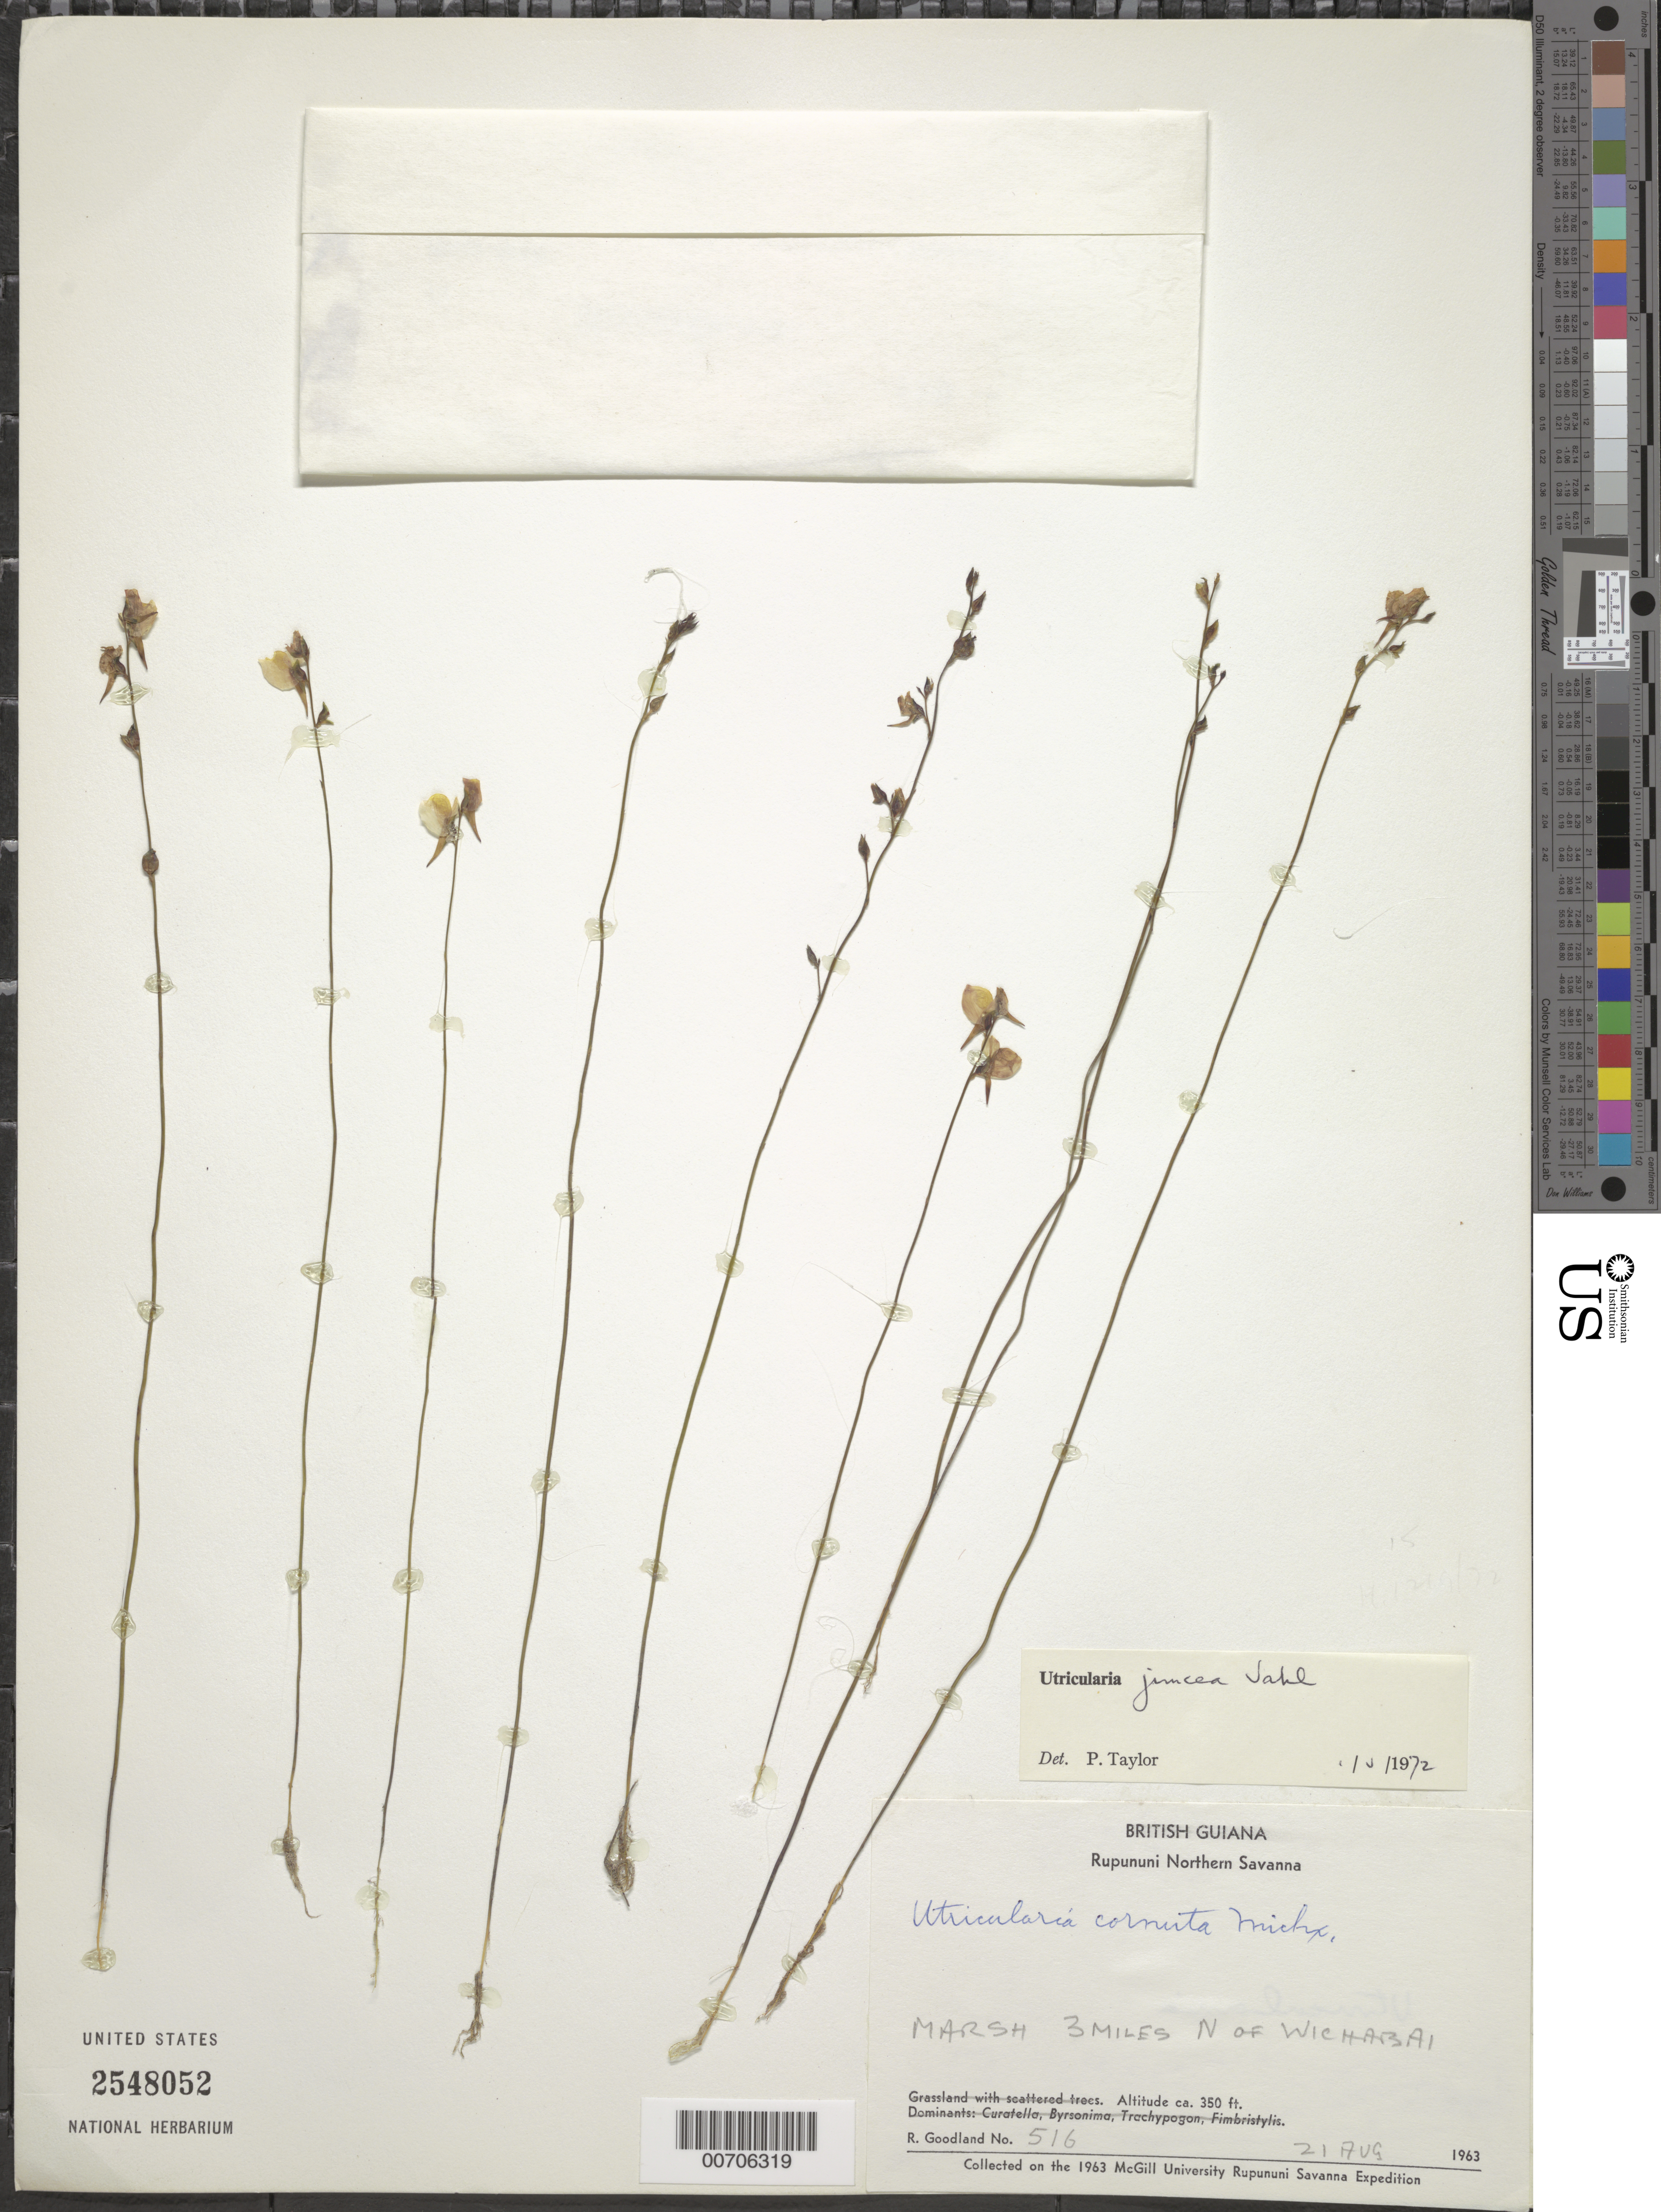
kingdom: Plantae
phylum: Tracheophyta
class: Magnoliopsida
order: Lamiales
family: Lentibulariaceae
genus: Utricularia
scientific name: Utricularia juncea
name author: Vahl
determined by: Taylor, P.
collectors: R. Goodland & P. Maycock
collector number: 516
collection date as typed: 21-Aug-63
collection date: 1963-08-21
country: Guyana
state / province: U. Takutu-U. Essequibo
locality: Rupununi Northern Savanna, Wichabai, 3 mi N of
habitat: Grassland with scattered trees. Dominants: Curatella, Byrsonima, Trachypogon, Fimbristylis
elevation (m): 107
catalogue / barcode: US 2548052